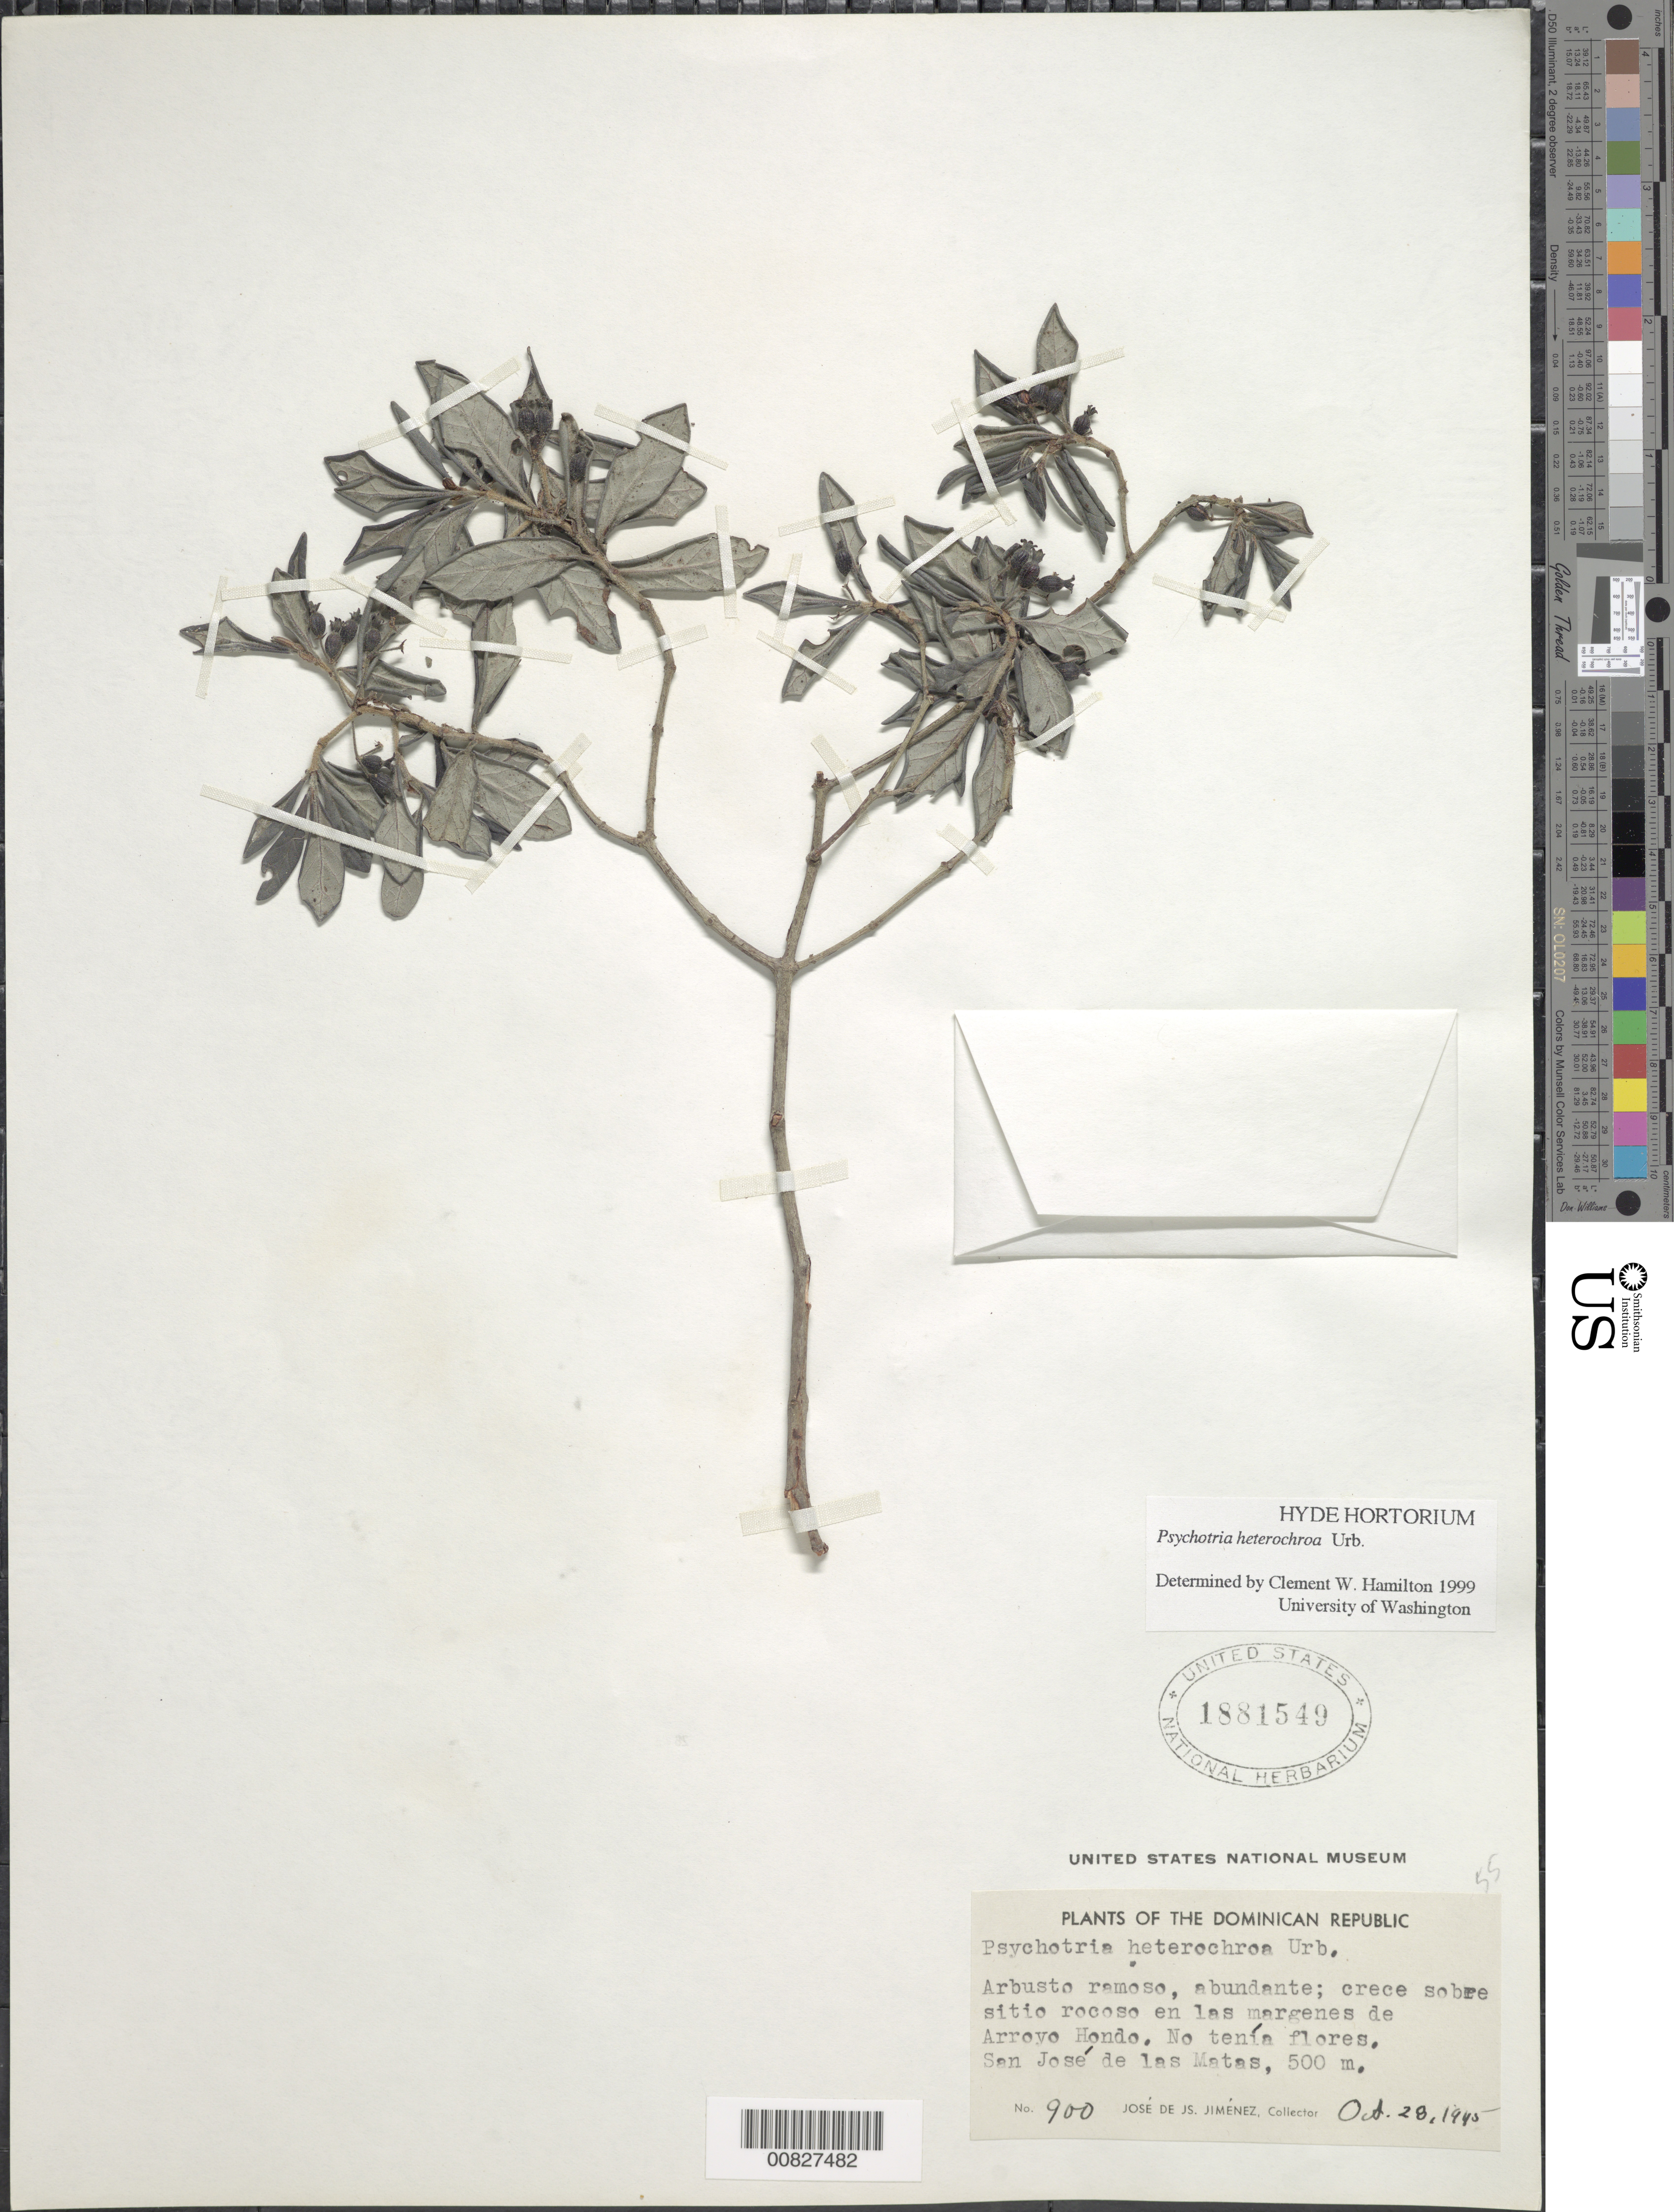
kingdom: Plantae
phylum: Tracheophyta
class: Magnoliopsida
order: Gentianales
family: Rubiaceae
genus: Psychotria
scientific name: Psychotria heterochroa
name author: Urb.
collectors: J. J. Jiménez Almonte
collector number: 900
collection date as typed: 28 Oct 1945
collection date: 1945-10-28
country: Dominican Republic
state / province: Santiago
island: Hispaniola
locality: Arroyo Hondo, San José de las Matas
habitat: Crece sobre sitio rocoso en las margenes de arroyo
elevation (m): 500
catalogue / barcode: US 1881549